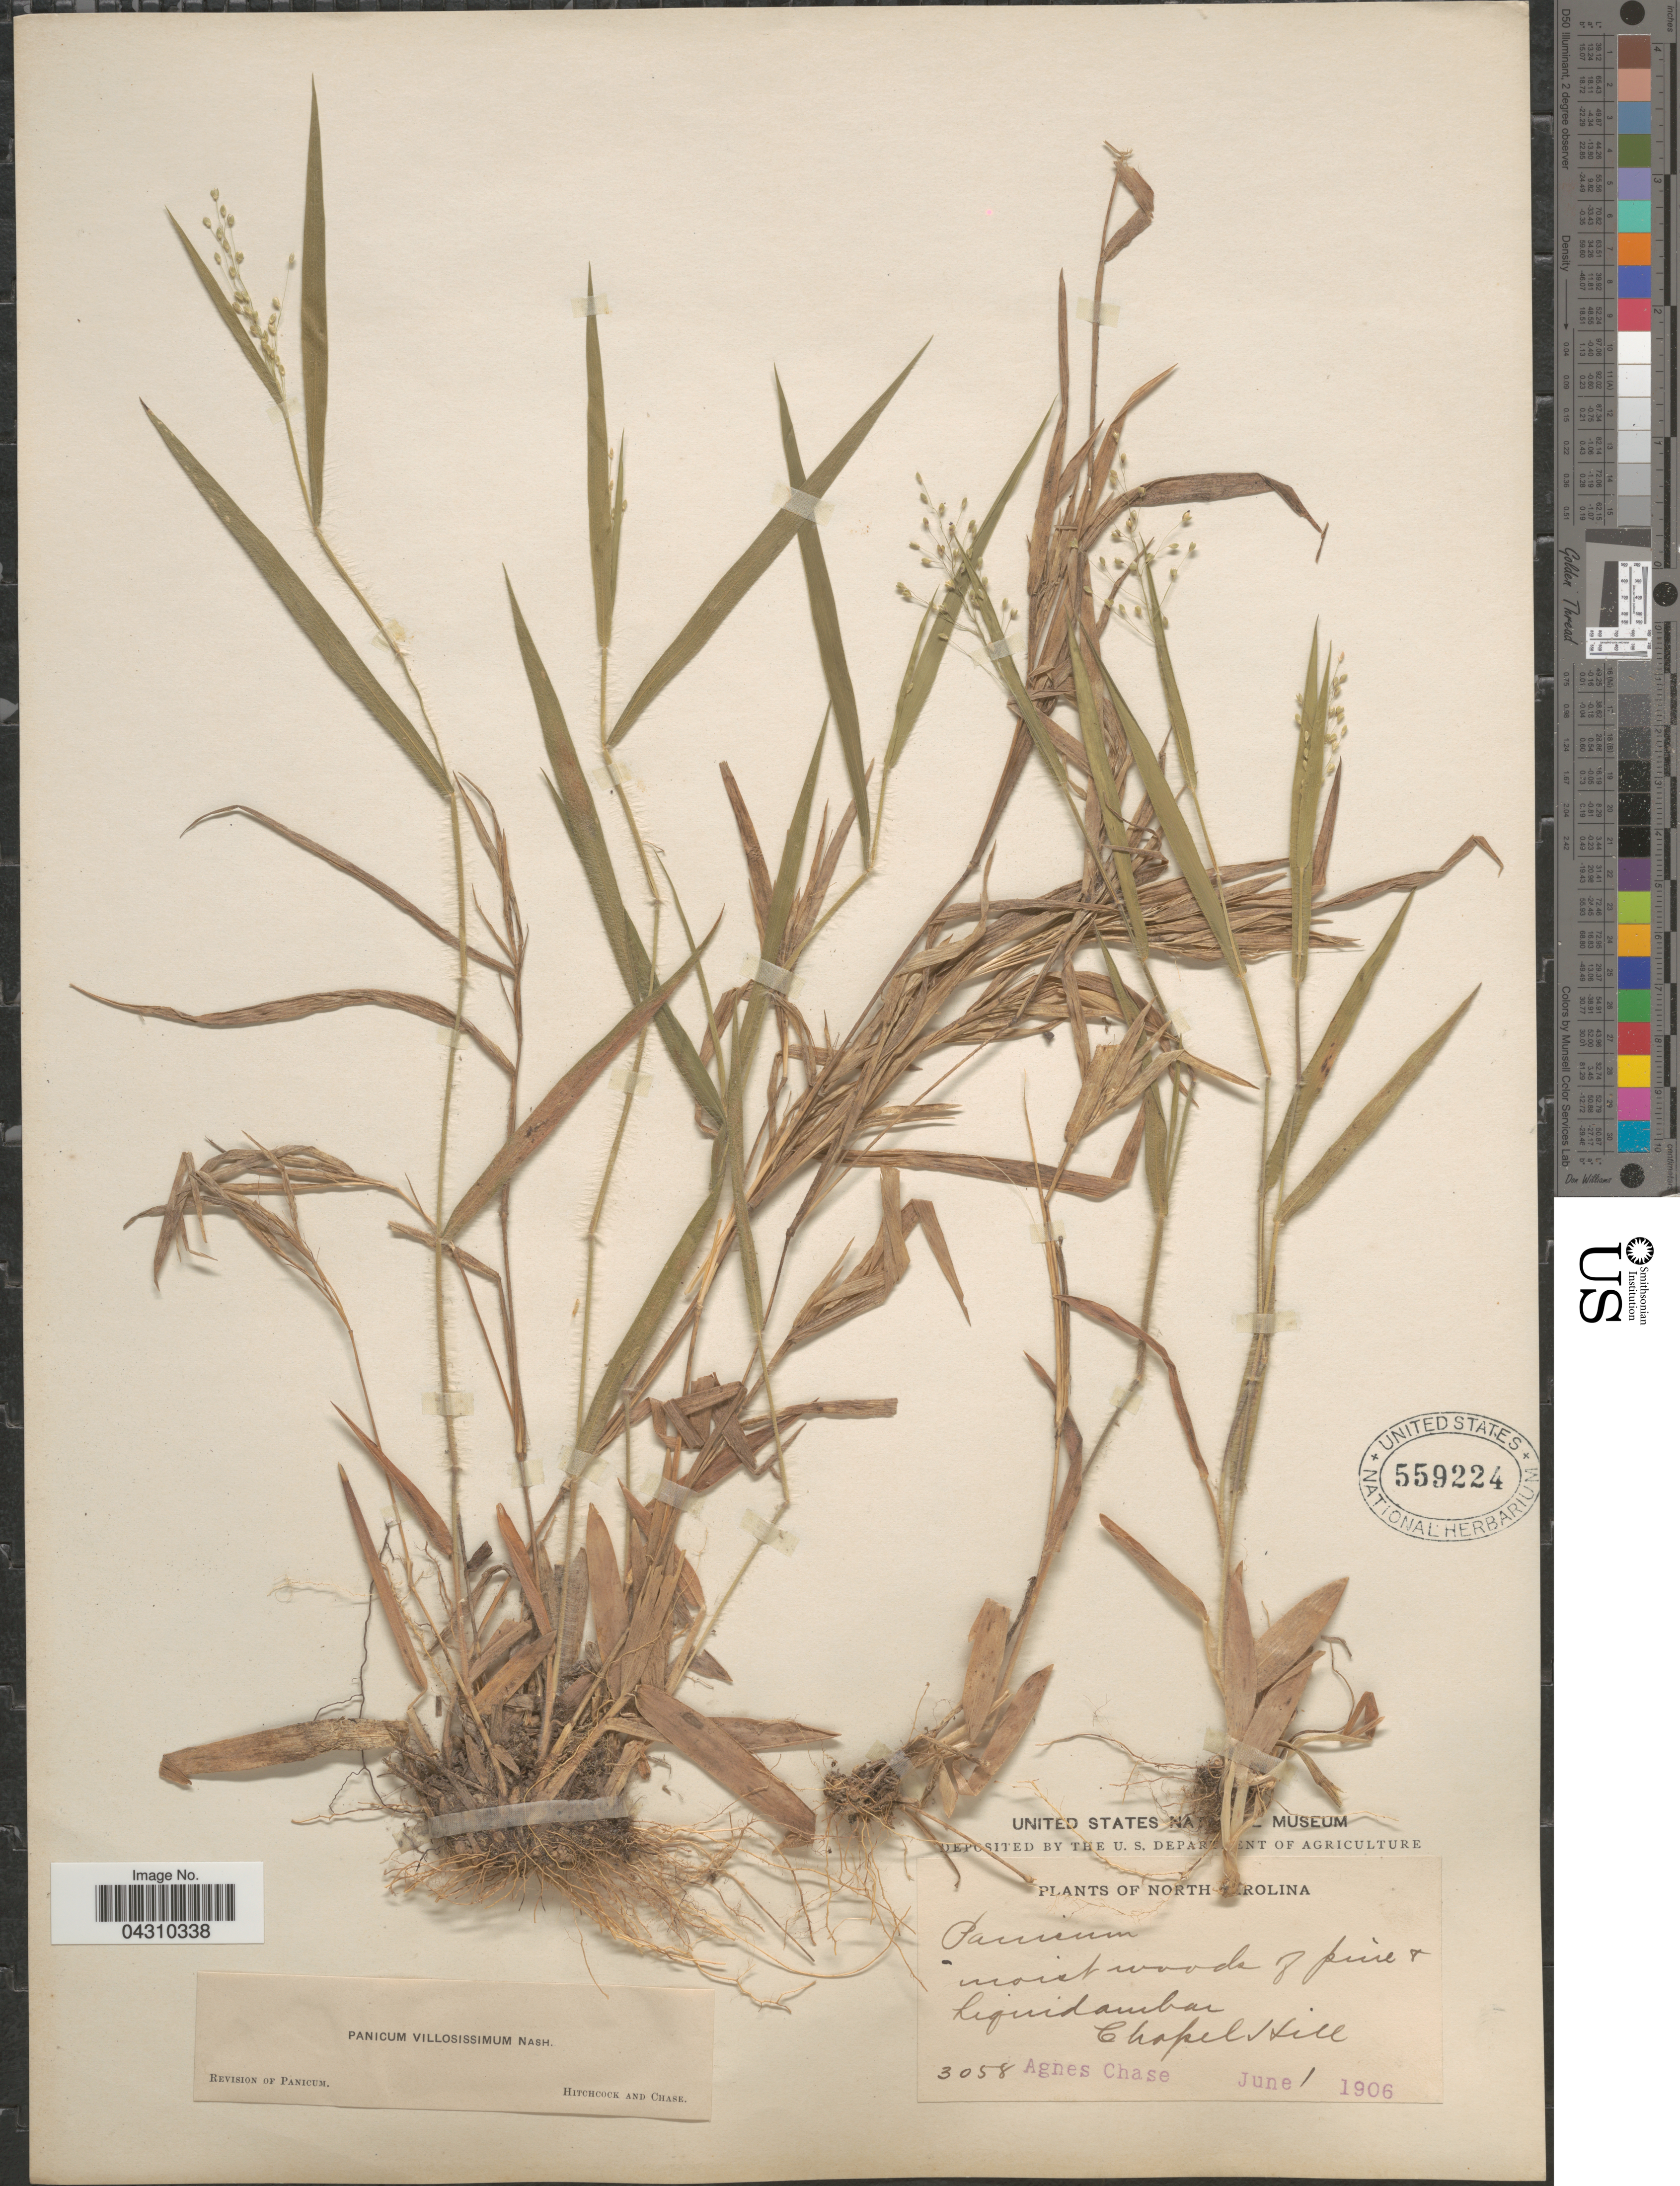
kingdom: Plantae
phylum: Tracheophyta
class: Liliopsida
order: Poales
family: Poaceae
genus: Dichanthelium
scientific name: Dichanthelium acuminatum var. acuminatum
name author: (Sw.) Gould & C.A. Clark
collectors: A. Chase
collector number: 3058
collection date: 1906-06-01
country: United States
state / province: North Carolina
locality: Moist woods of pine & Liquidambar. Chapel Hill.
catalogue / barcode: US 559224